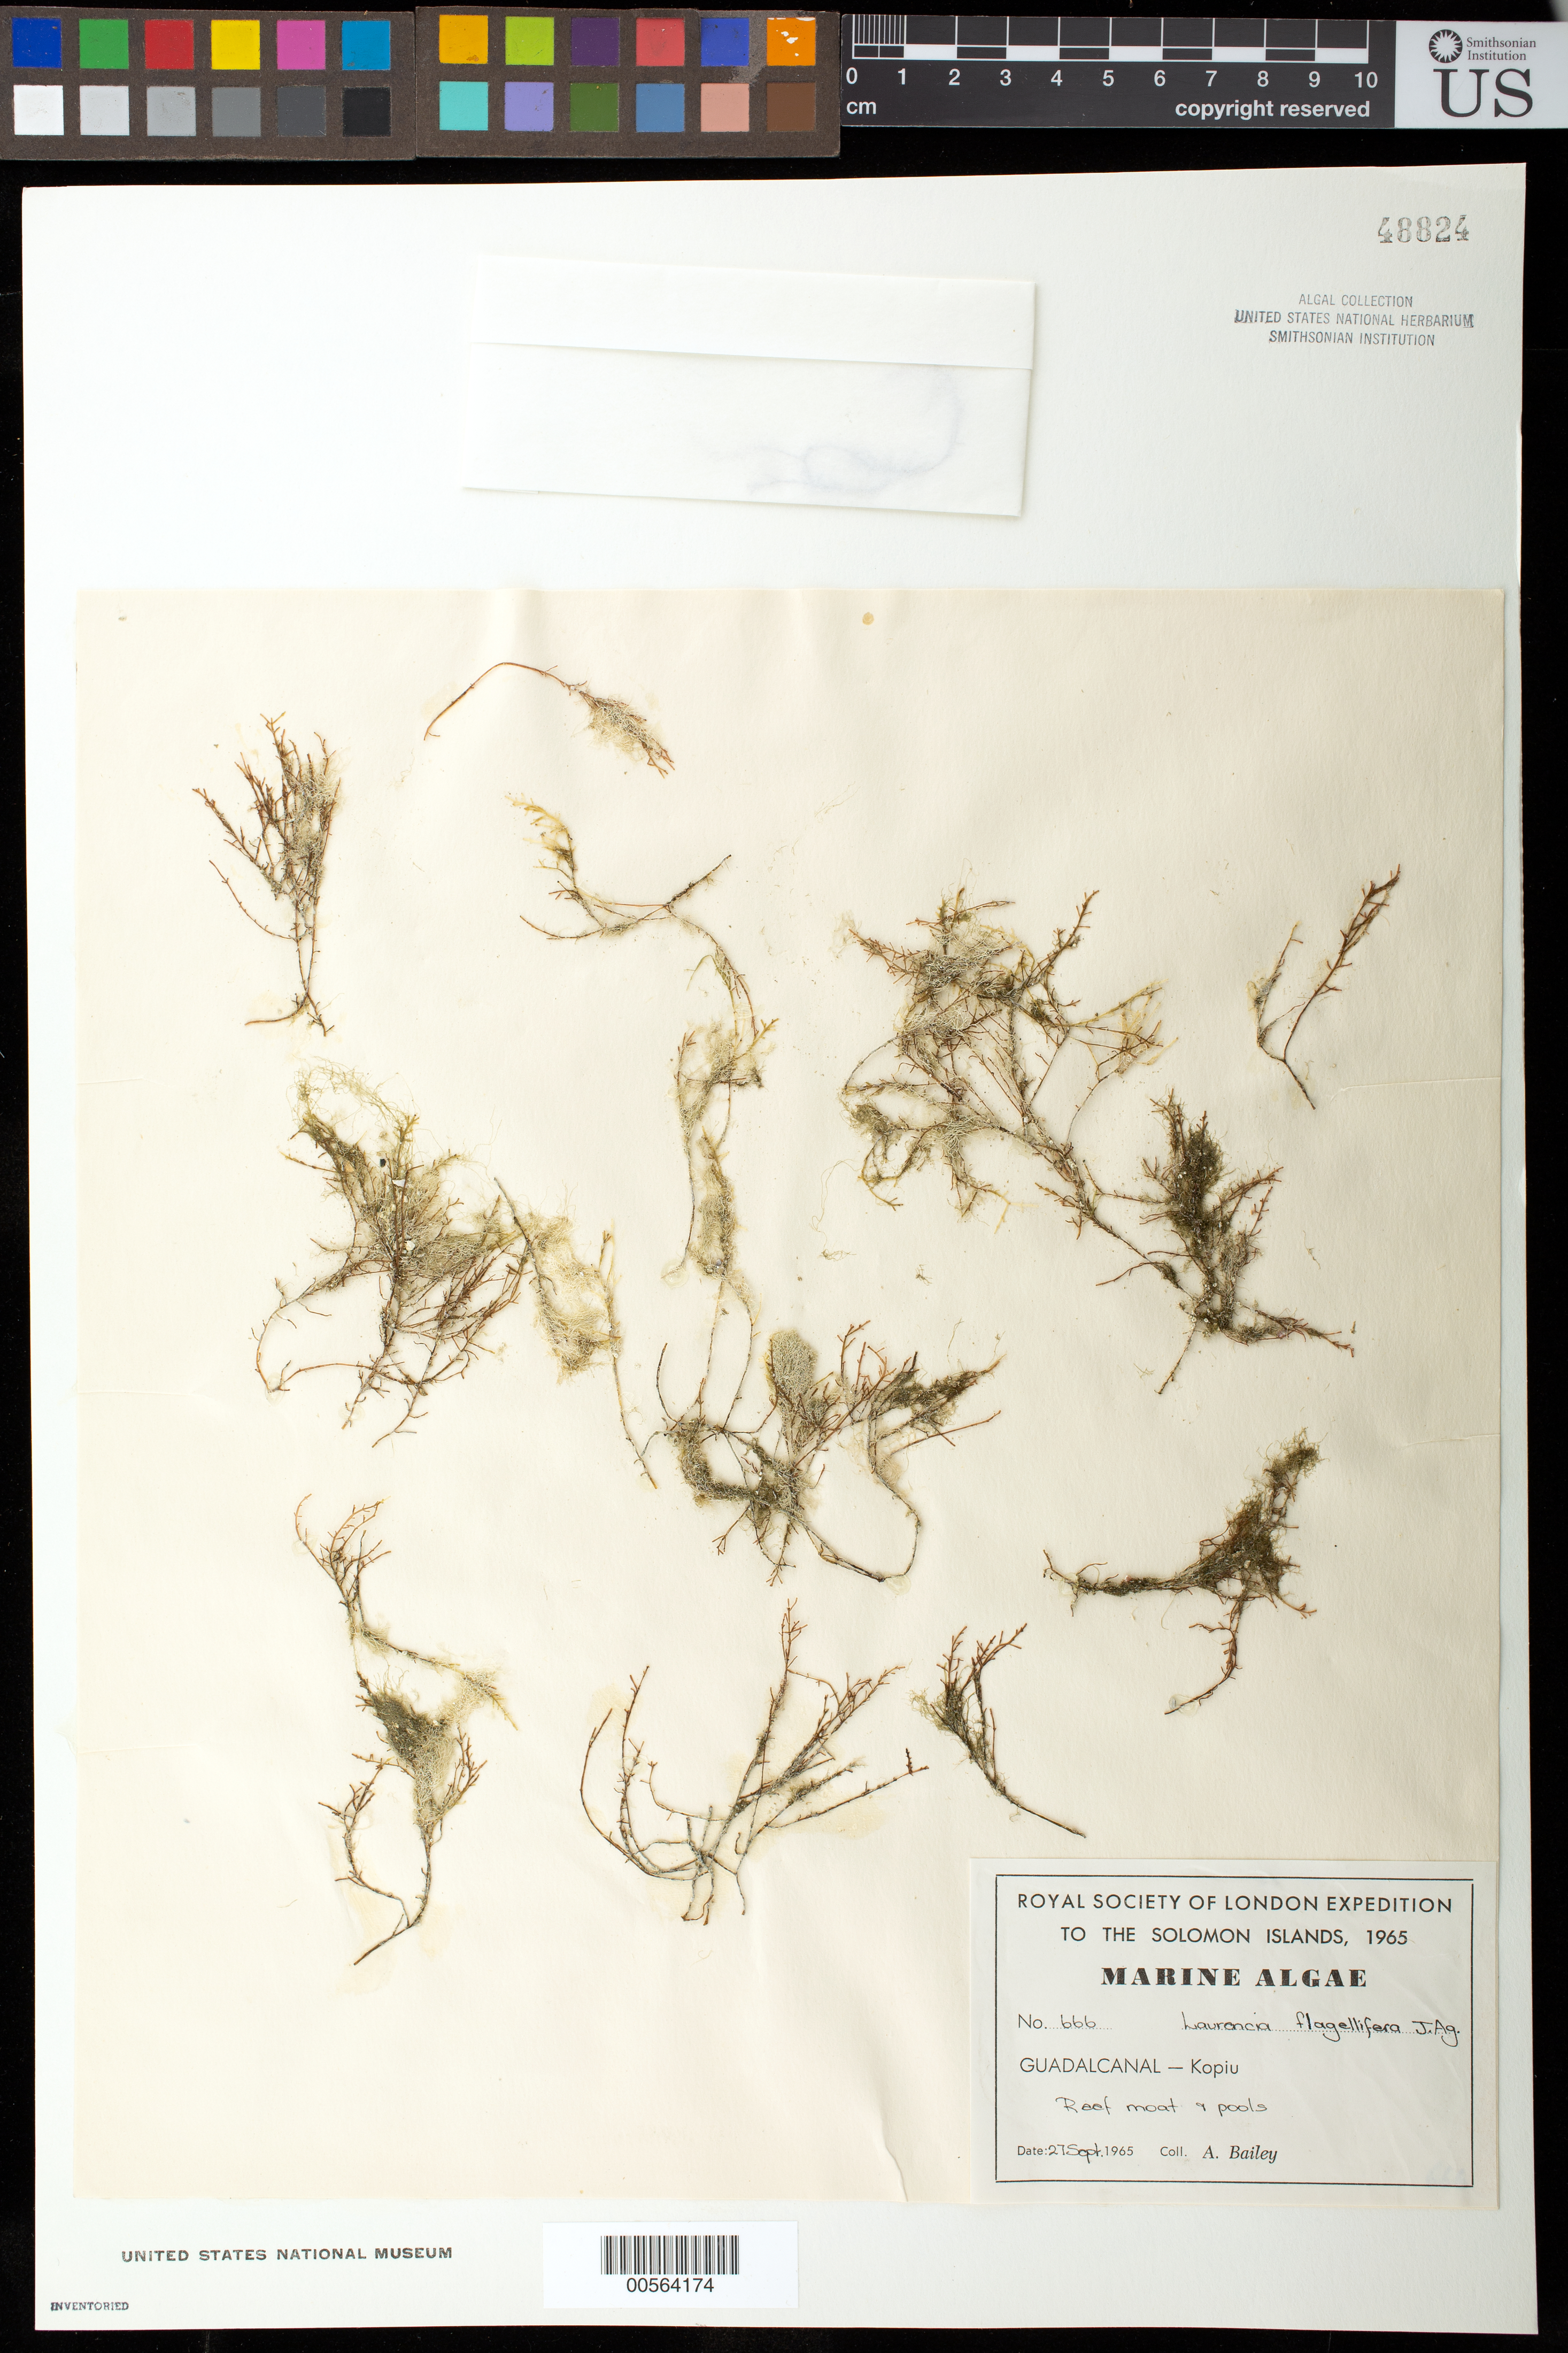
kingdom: Plantae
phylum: Rhodophyta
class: Florideophyceae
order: Ceramiales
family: Rhodomelaceae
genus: Laurencia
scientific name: Laurencia flagellifera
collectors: A. Bailey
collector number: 666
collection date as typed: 27 Sep 1965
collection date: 1965-09-27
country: Solomon Islands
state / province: Guadalcanal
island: Guadalcanal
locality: Kopiu (town)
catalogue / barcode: US 48824